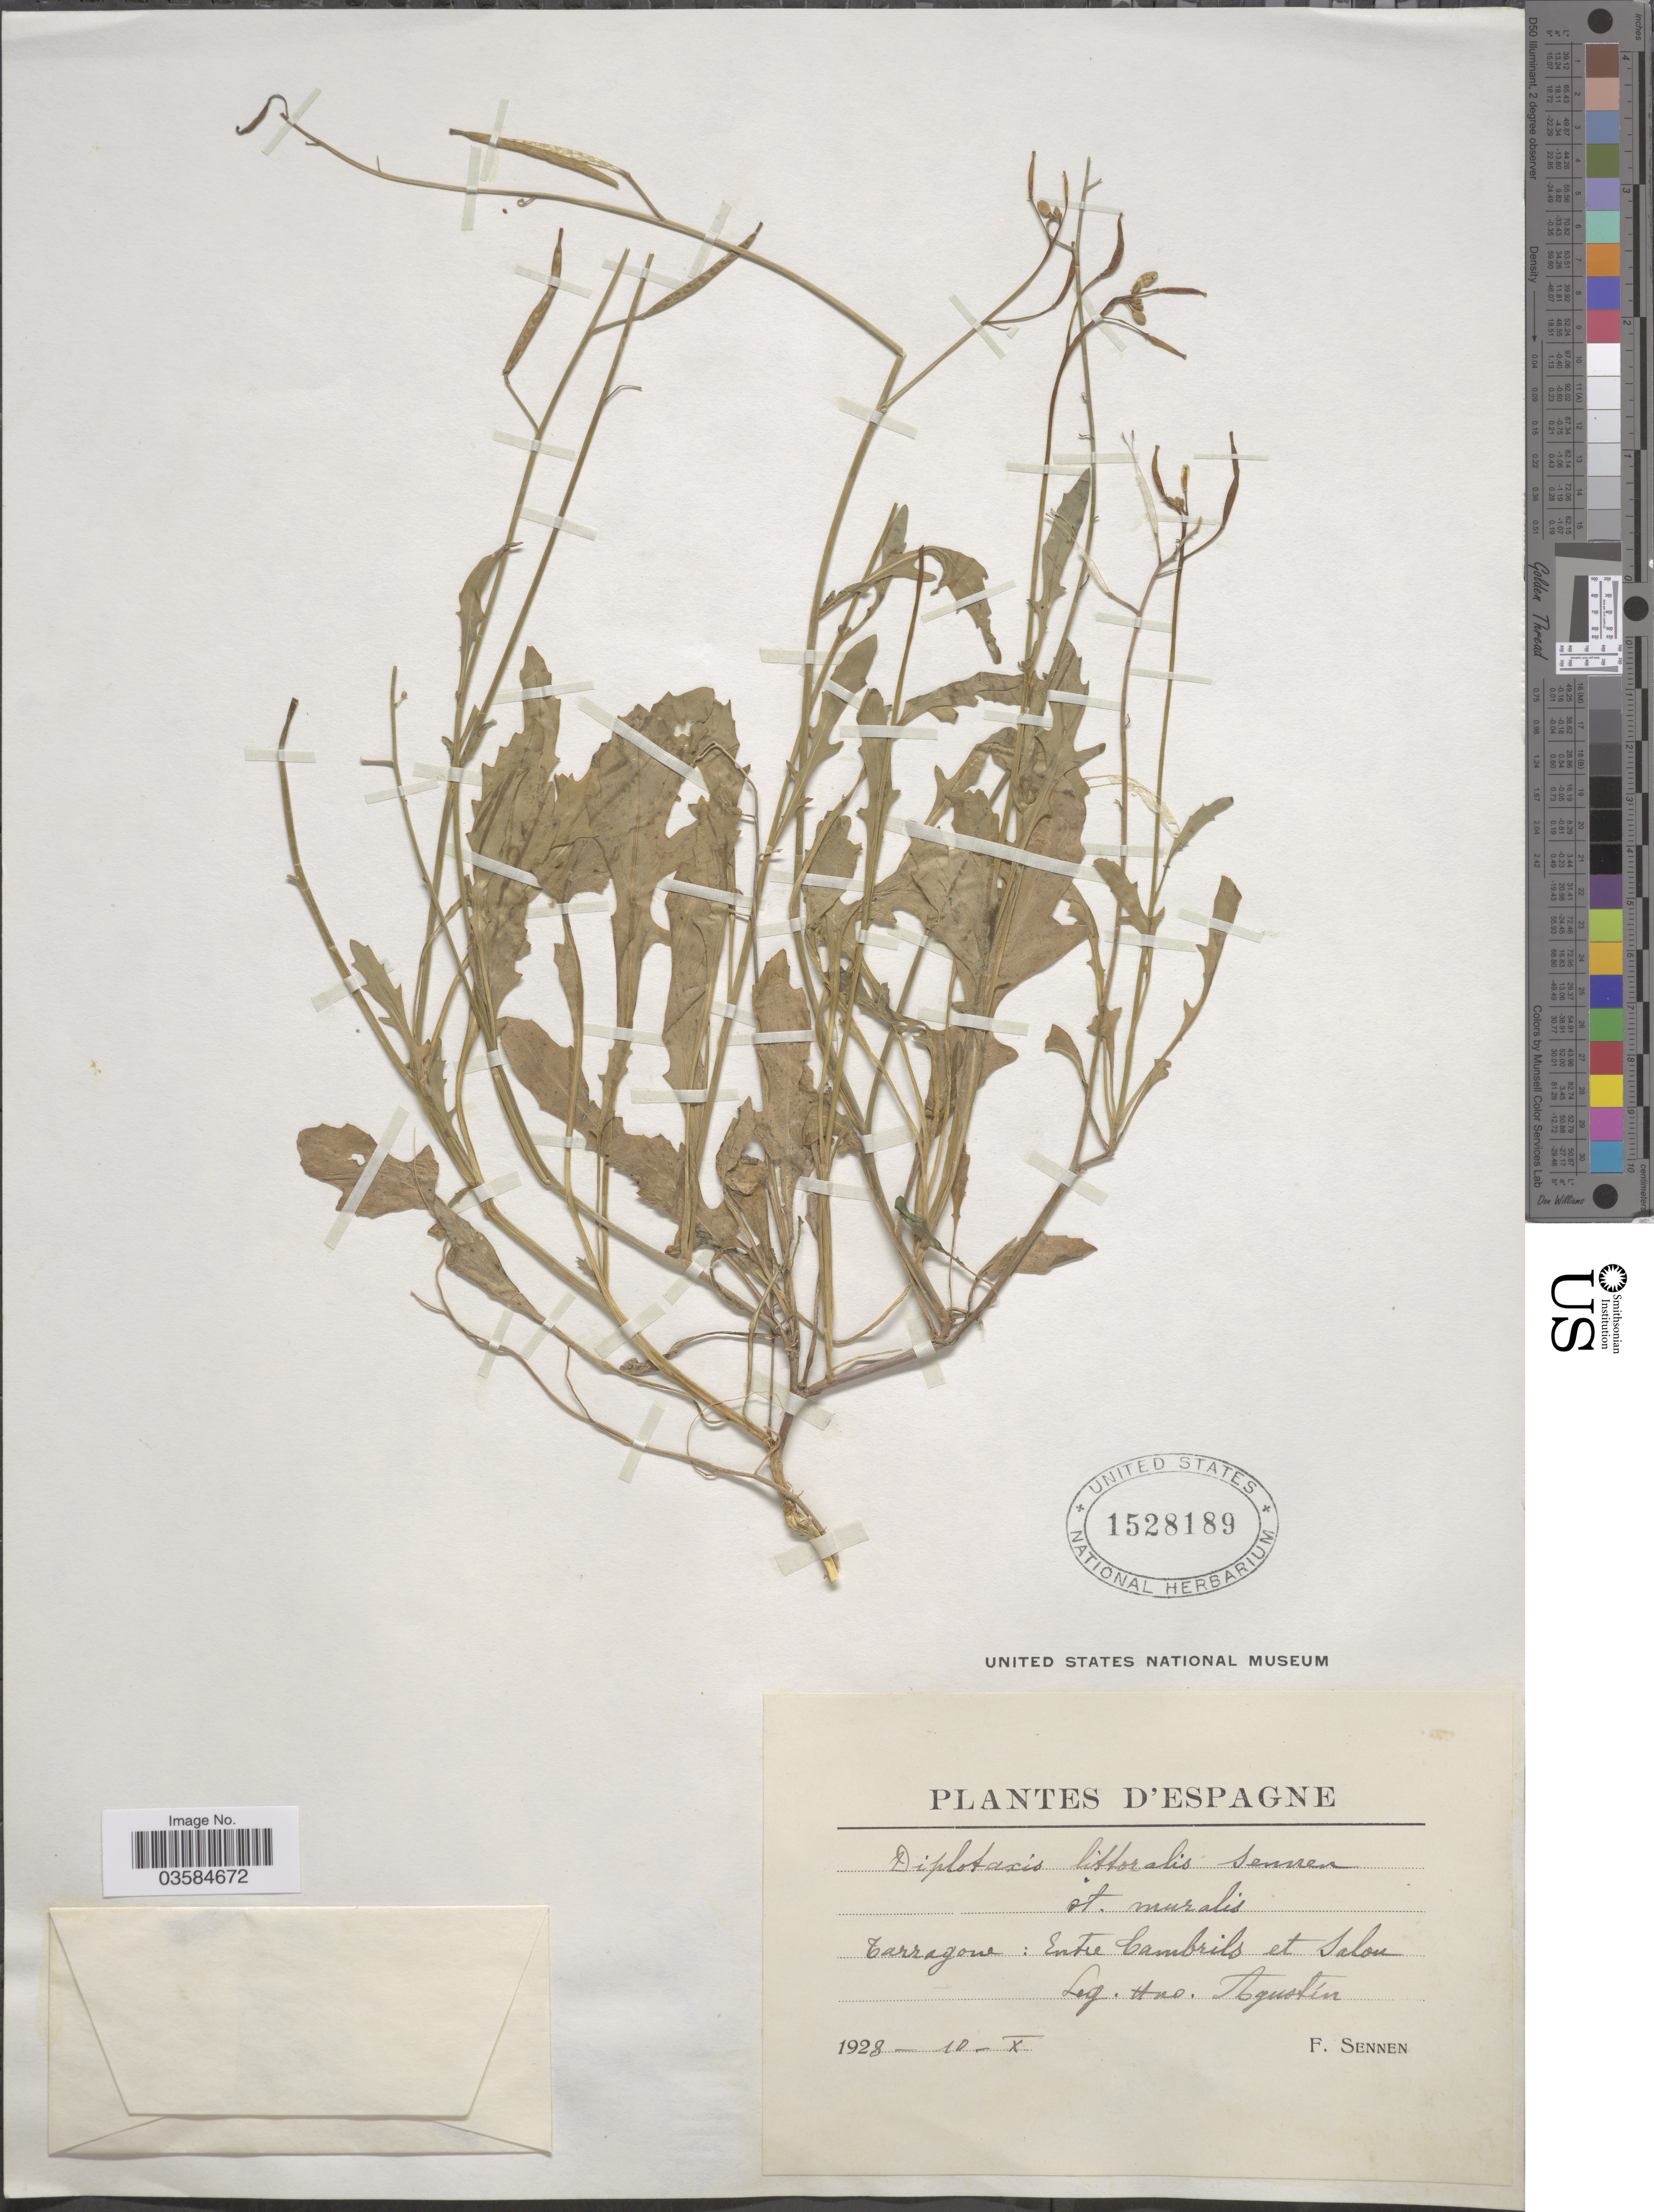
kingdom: Plantae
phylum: Tracheophyta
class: Magnoliopsida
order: Brassicales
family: Brassicaceae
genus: Diplotaxis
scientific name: Diplotaxis littoralis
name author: Sennen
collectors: -. Agustin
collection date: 1928-10-10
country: Spain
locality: Tarragone: Entre Cambrils et Salon.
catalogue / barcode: US 1528189